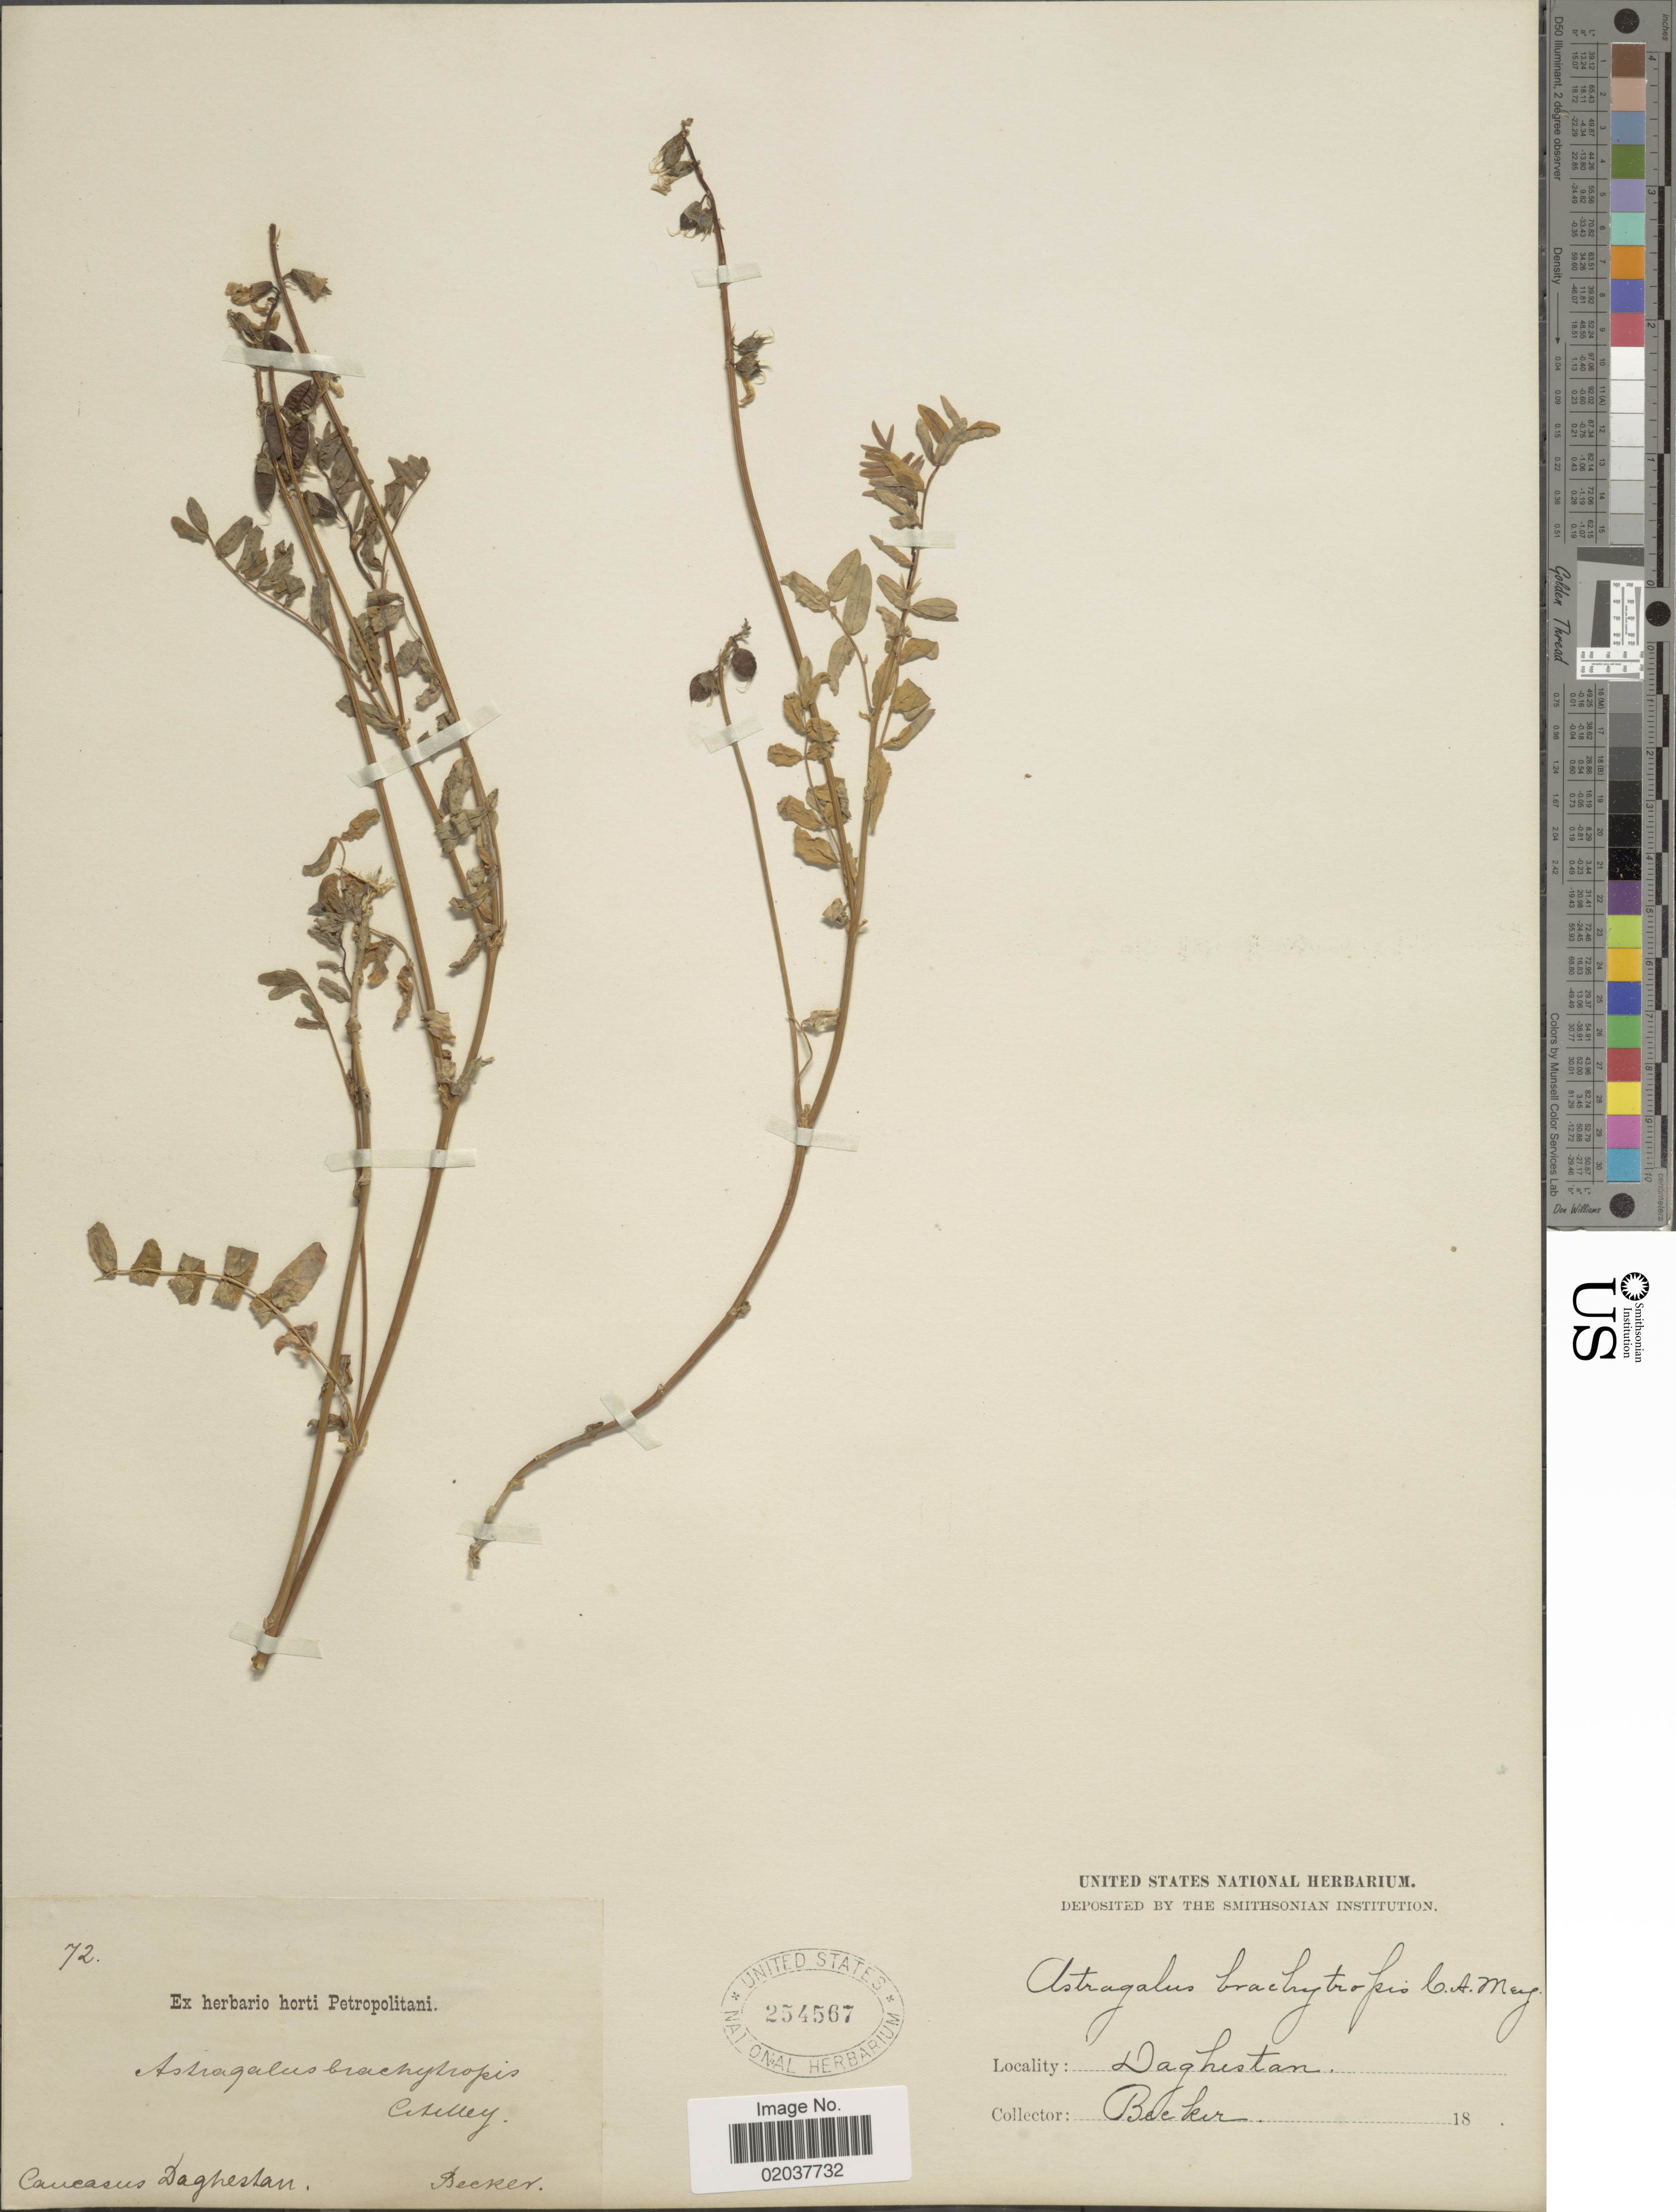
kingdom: Plantae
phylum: Tracheophyta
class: Magnoliopsida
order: Fabales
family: Fabaceae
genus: Astragalus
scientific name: Astragalus brachytropis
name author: (Stev.) C.A. Mey.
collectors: -. Becker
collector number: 72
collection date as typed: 18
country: Russian Federation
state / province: Dagestan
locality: Caucasus, Daghestan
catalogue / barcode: US 254567